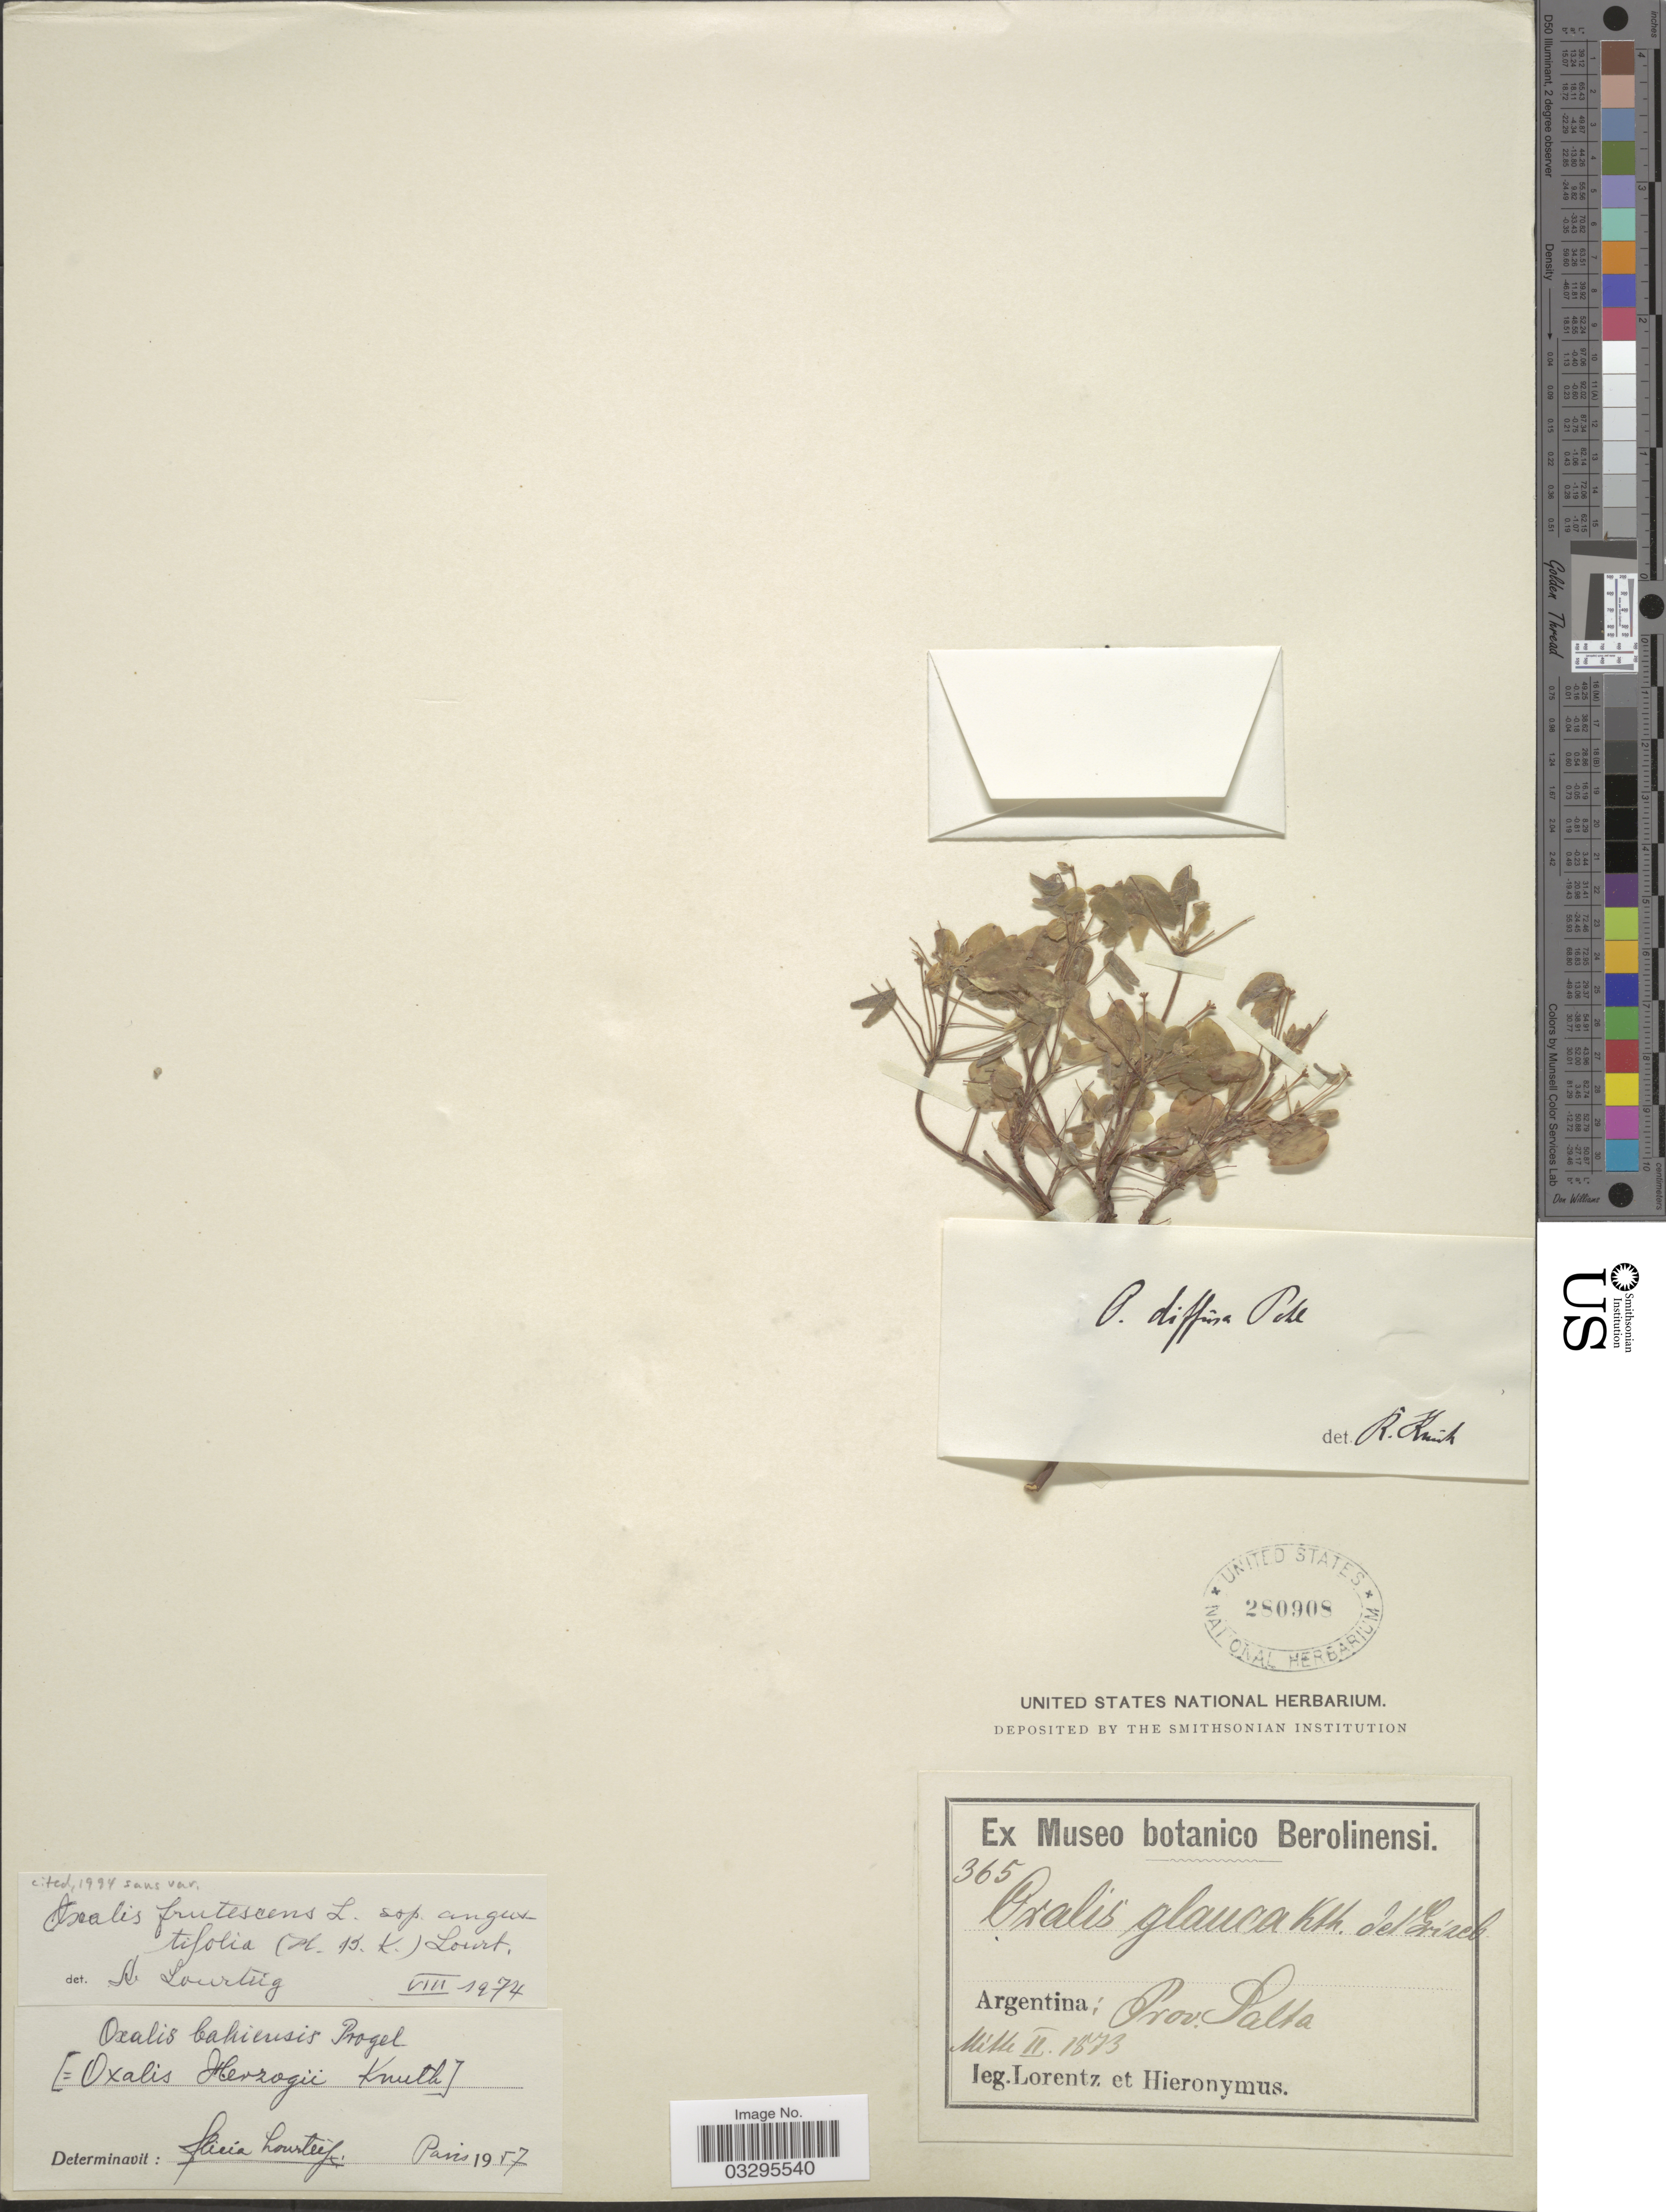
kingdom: Plantae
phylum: Tracheophyta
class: Magnoliopsida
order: Oxalidales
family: Oxalidaceae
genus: Oxalis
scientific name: Oxalis frutescens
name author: L.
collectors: -. Lorentz & -. Hieronymus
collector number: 365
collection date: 1873-02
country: Argentina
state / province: Salta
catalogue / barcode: US 280908